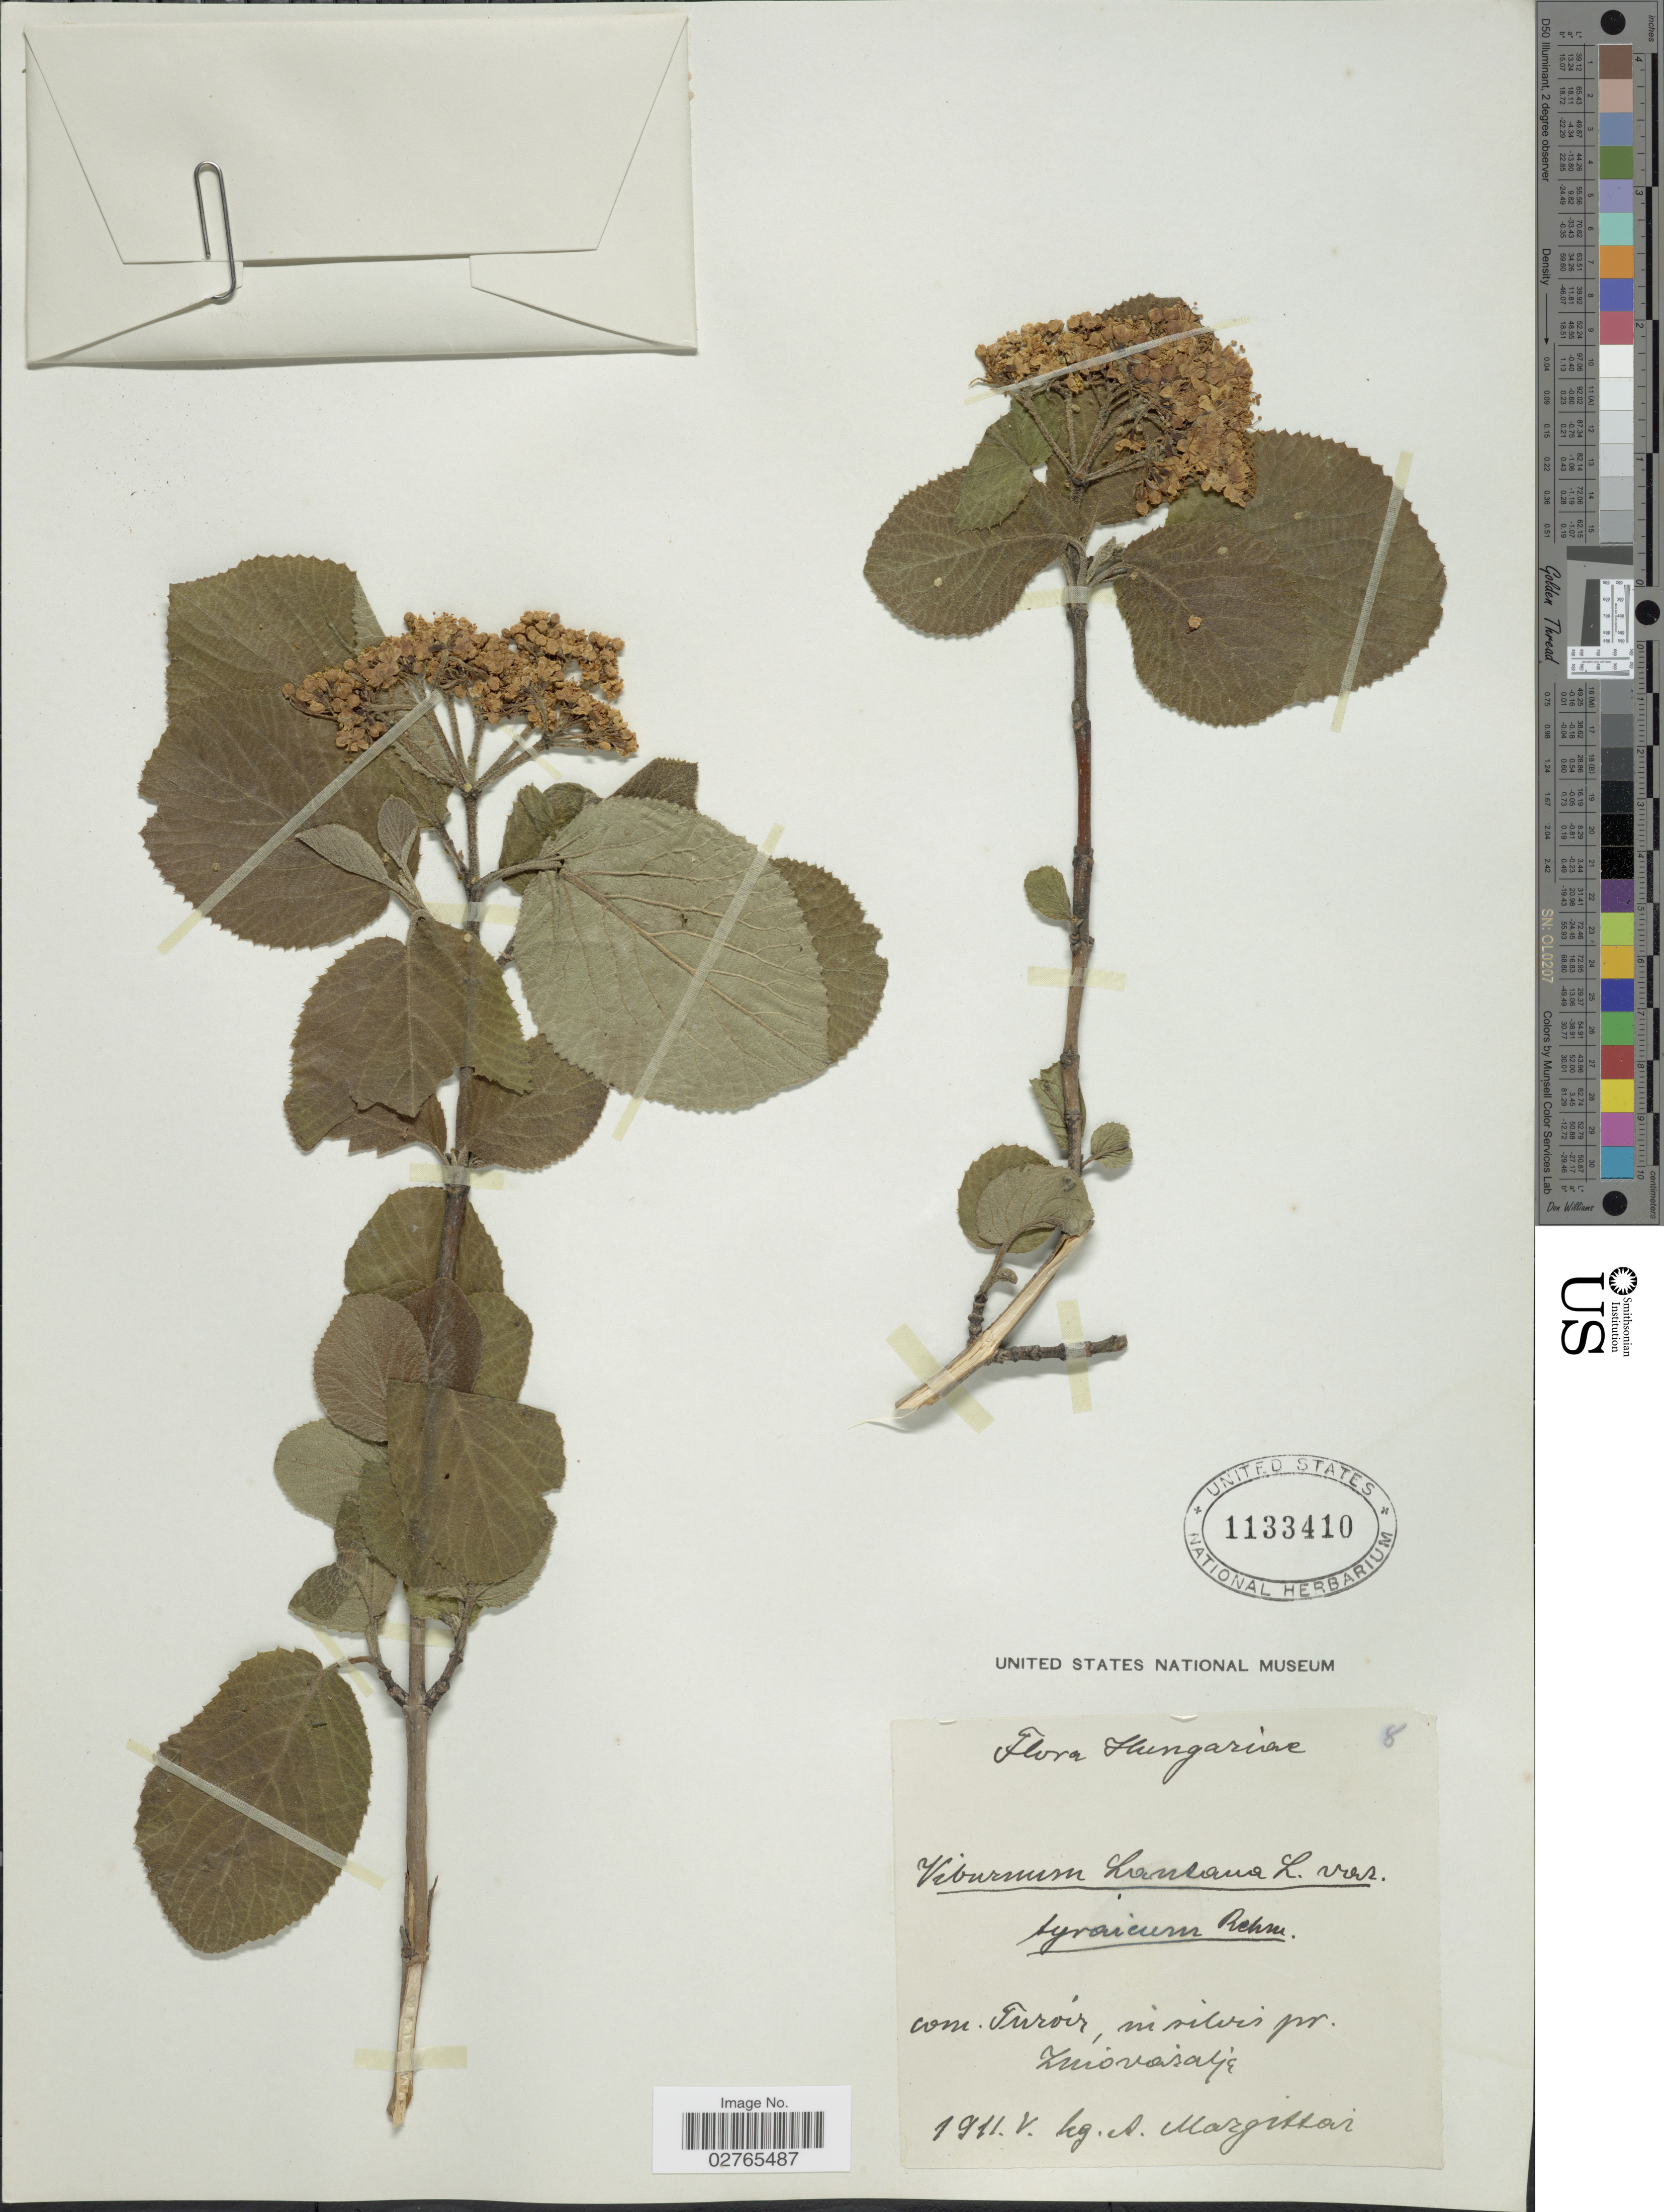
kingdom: Plantae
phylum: Tracheophyta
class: Magnoliopsida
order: Dipsacales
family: Viburnaceae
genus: Viburnum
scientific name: Viburnum lantana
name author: L.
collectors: A. Margittai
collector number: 8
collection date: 1911-05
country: Hungary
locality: Com. Turoir, in silvis pr. Zuiovasakje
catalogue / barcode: US 1133410